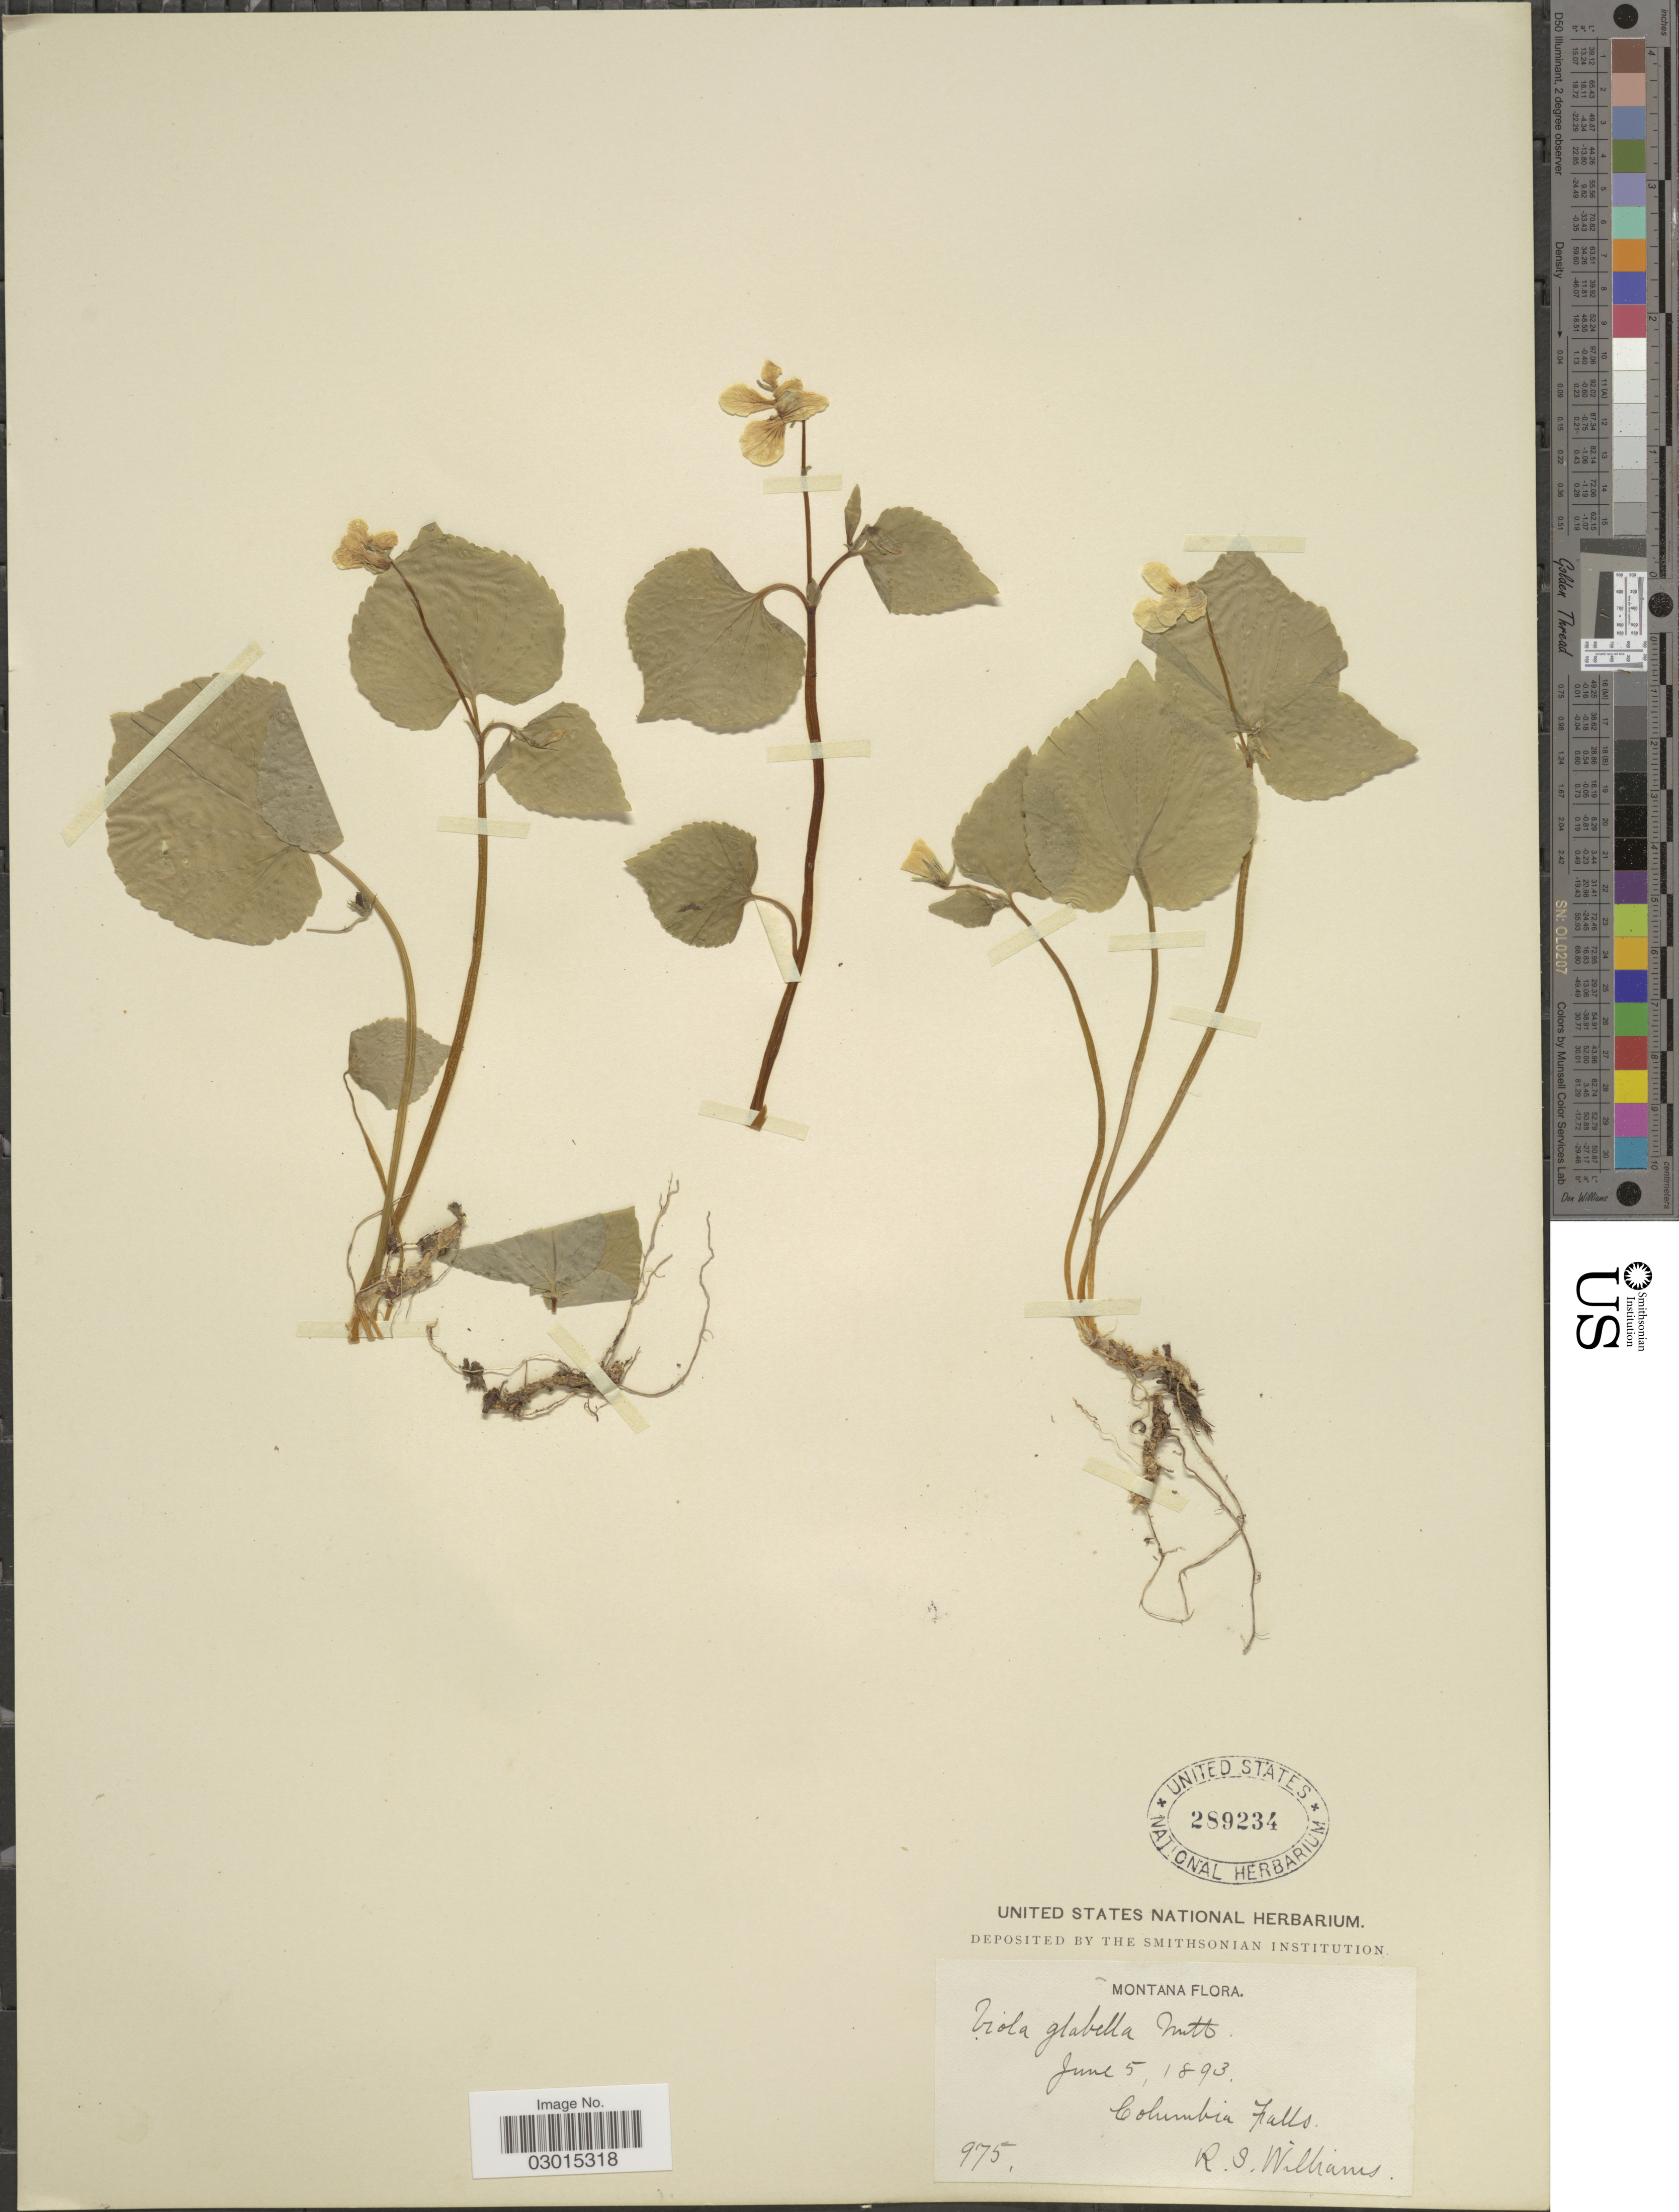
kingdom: Plantae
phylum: Tracheophyta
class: Magnoliopsida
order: Malpighiales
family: Violaceae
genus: Viola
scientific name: Viola glabella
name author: Nutt.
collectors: R. S. Williams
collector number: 975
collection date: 1893-06-05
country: United States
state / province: Montana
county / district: Flathead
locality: Columbia Falls.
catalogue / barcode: US 289234